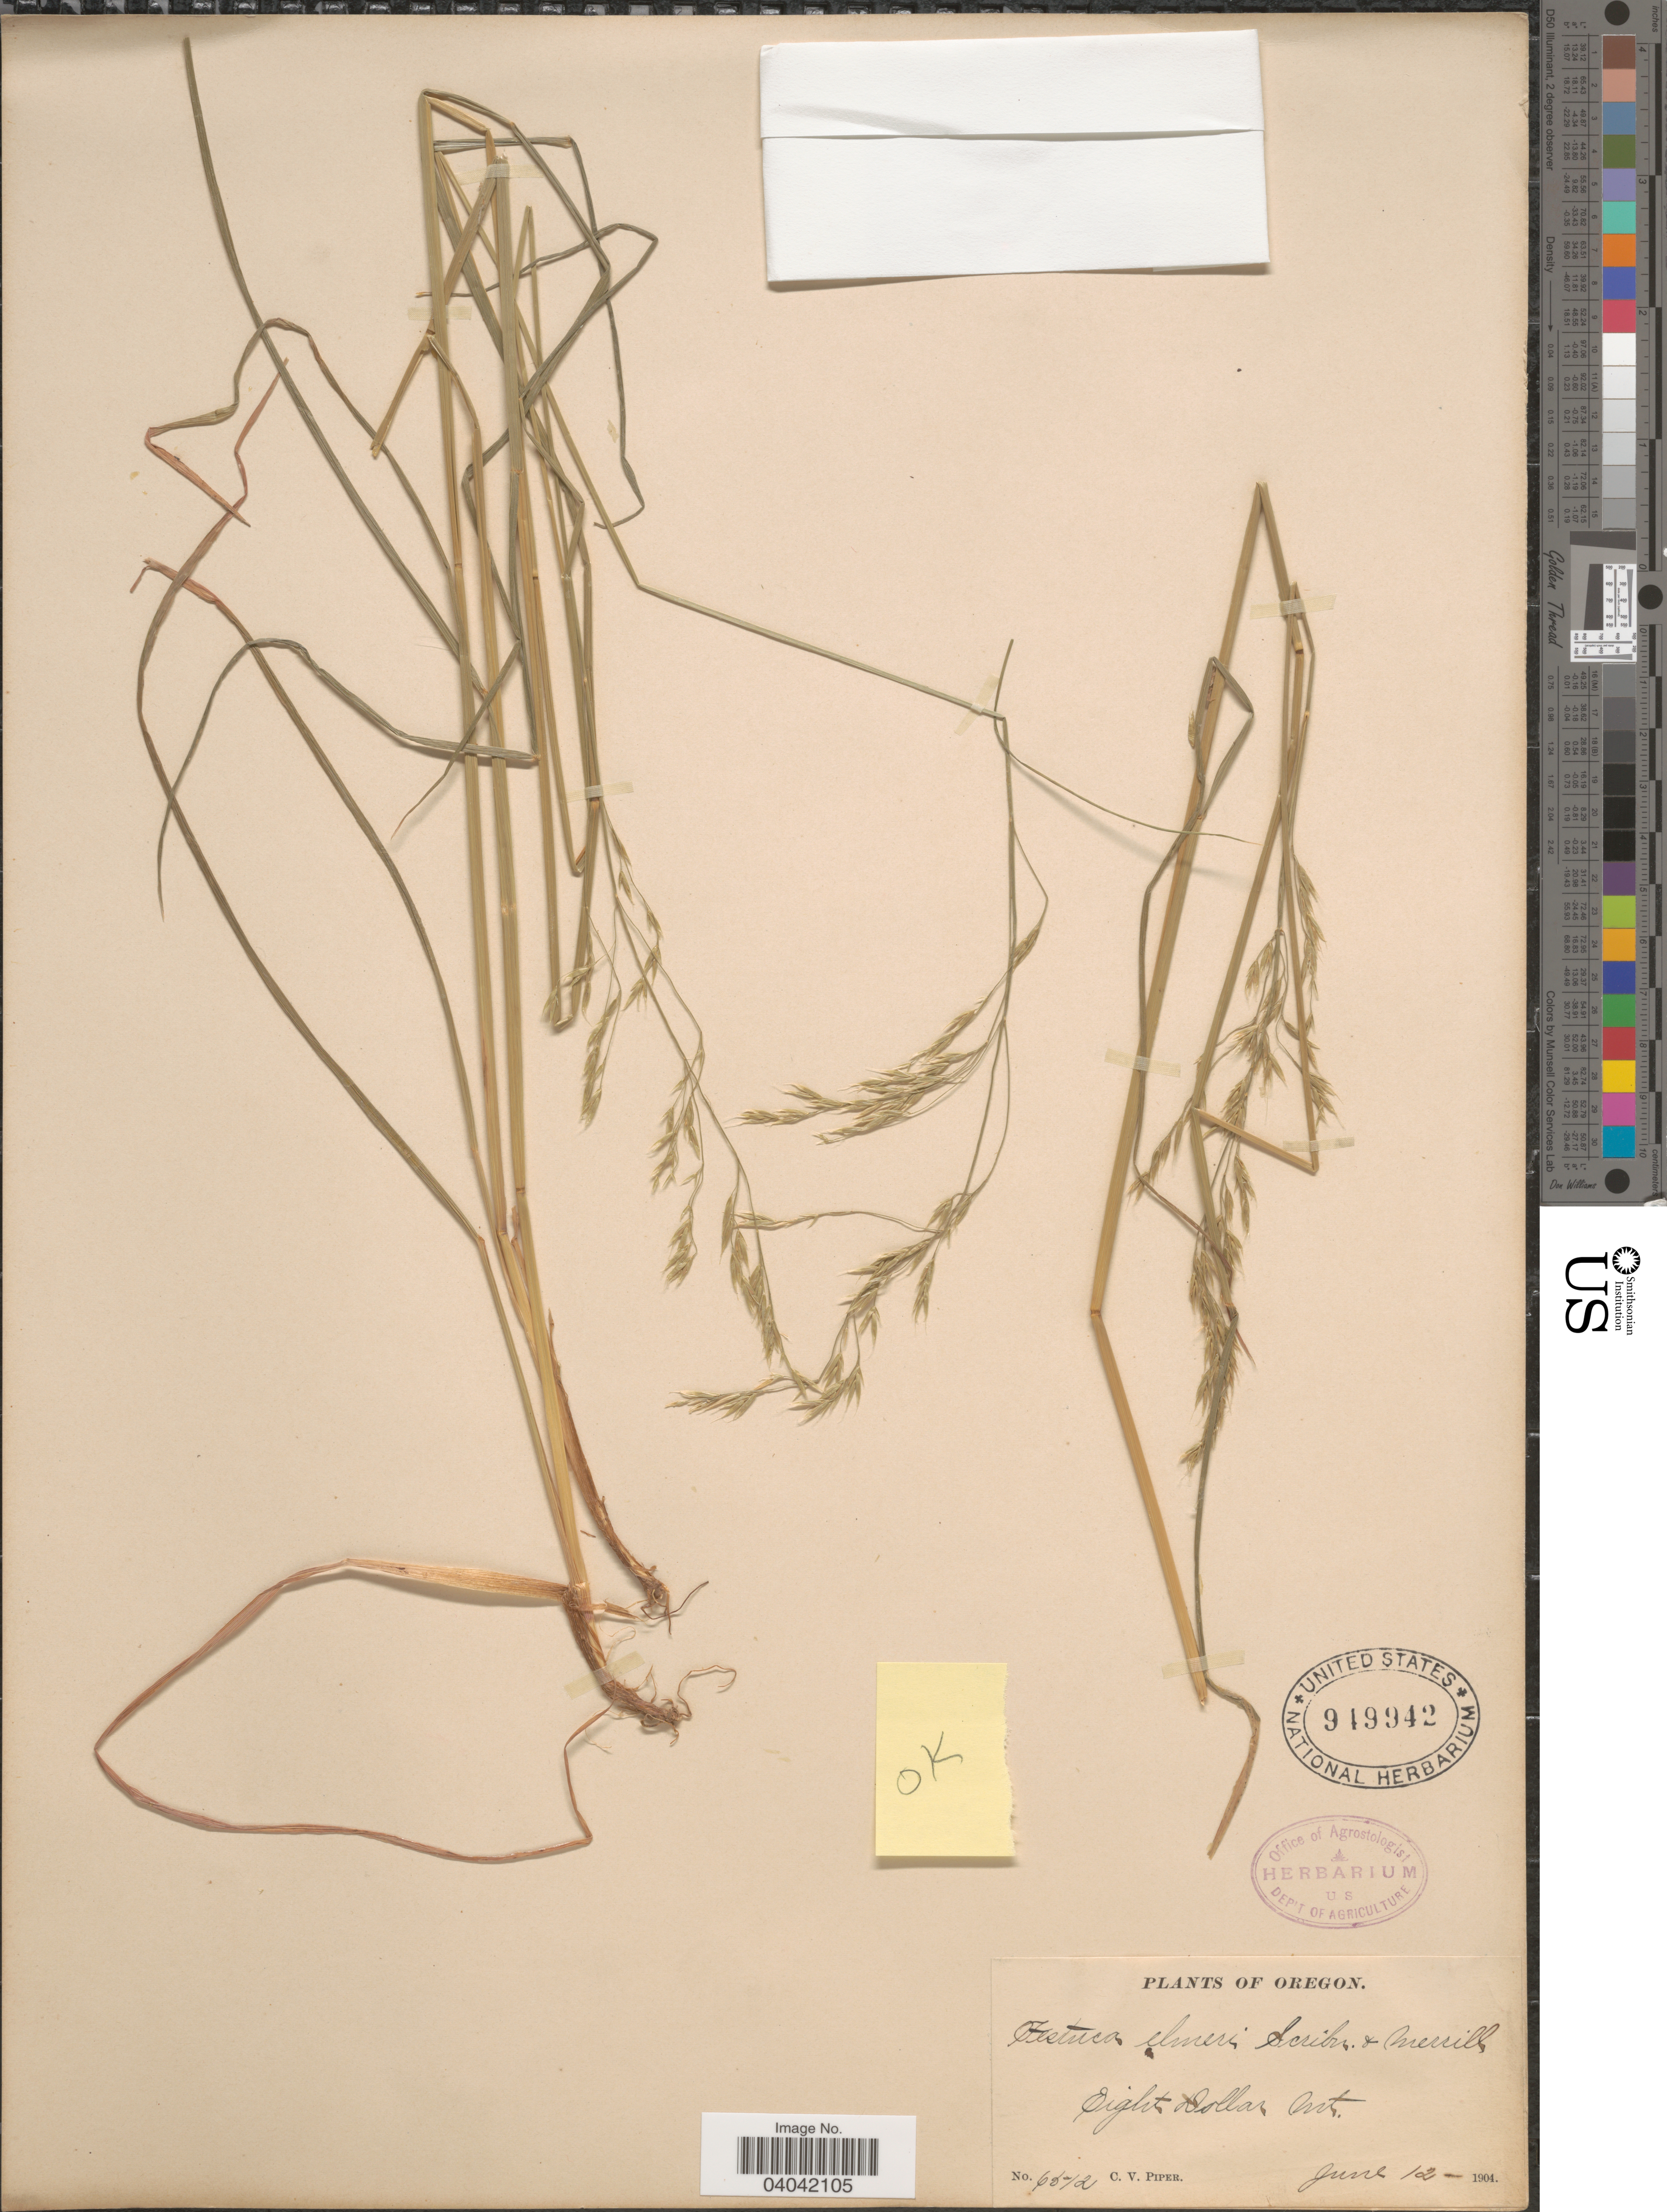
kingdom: Plantae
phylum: Tracheophyta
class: Liliopsida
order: Poales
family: Poaceae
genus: Festuca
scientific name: Festuca elmeri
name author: Scribn. & Merr.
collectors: C. V. Piper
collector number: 6512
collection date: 1904-06-12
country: United States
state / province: Oregon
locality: Eight Dollar Mt.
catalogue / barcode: US 949942